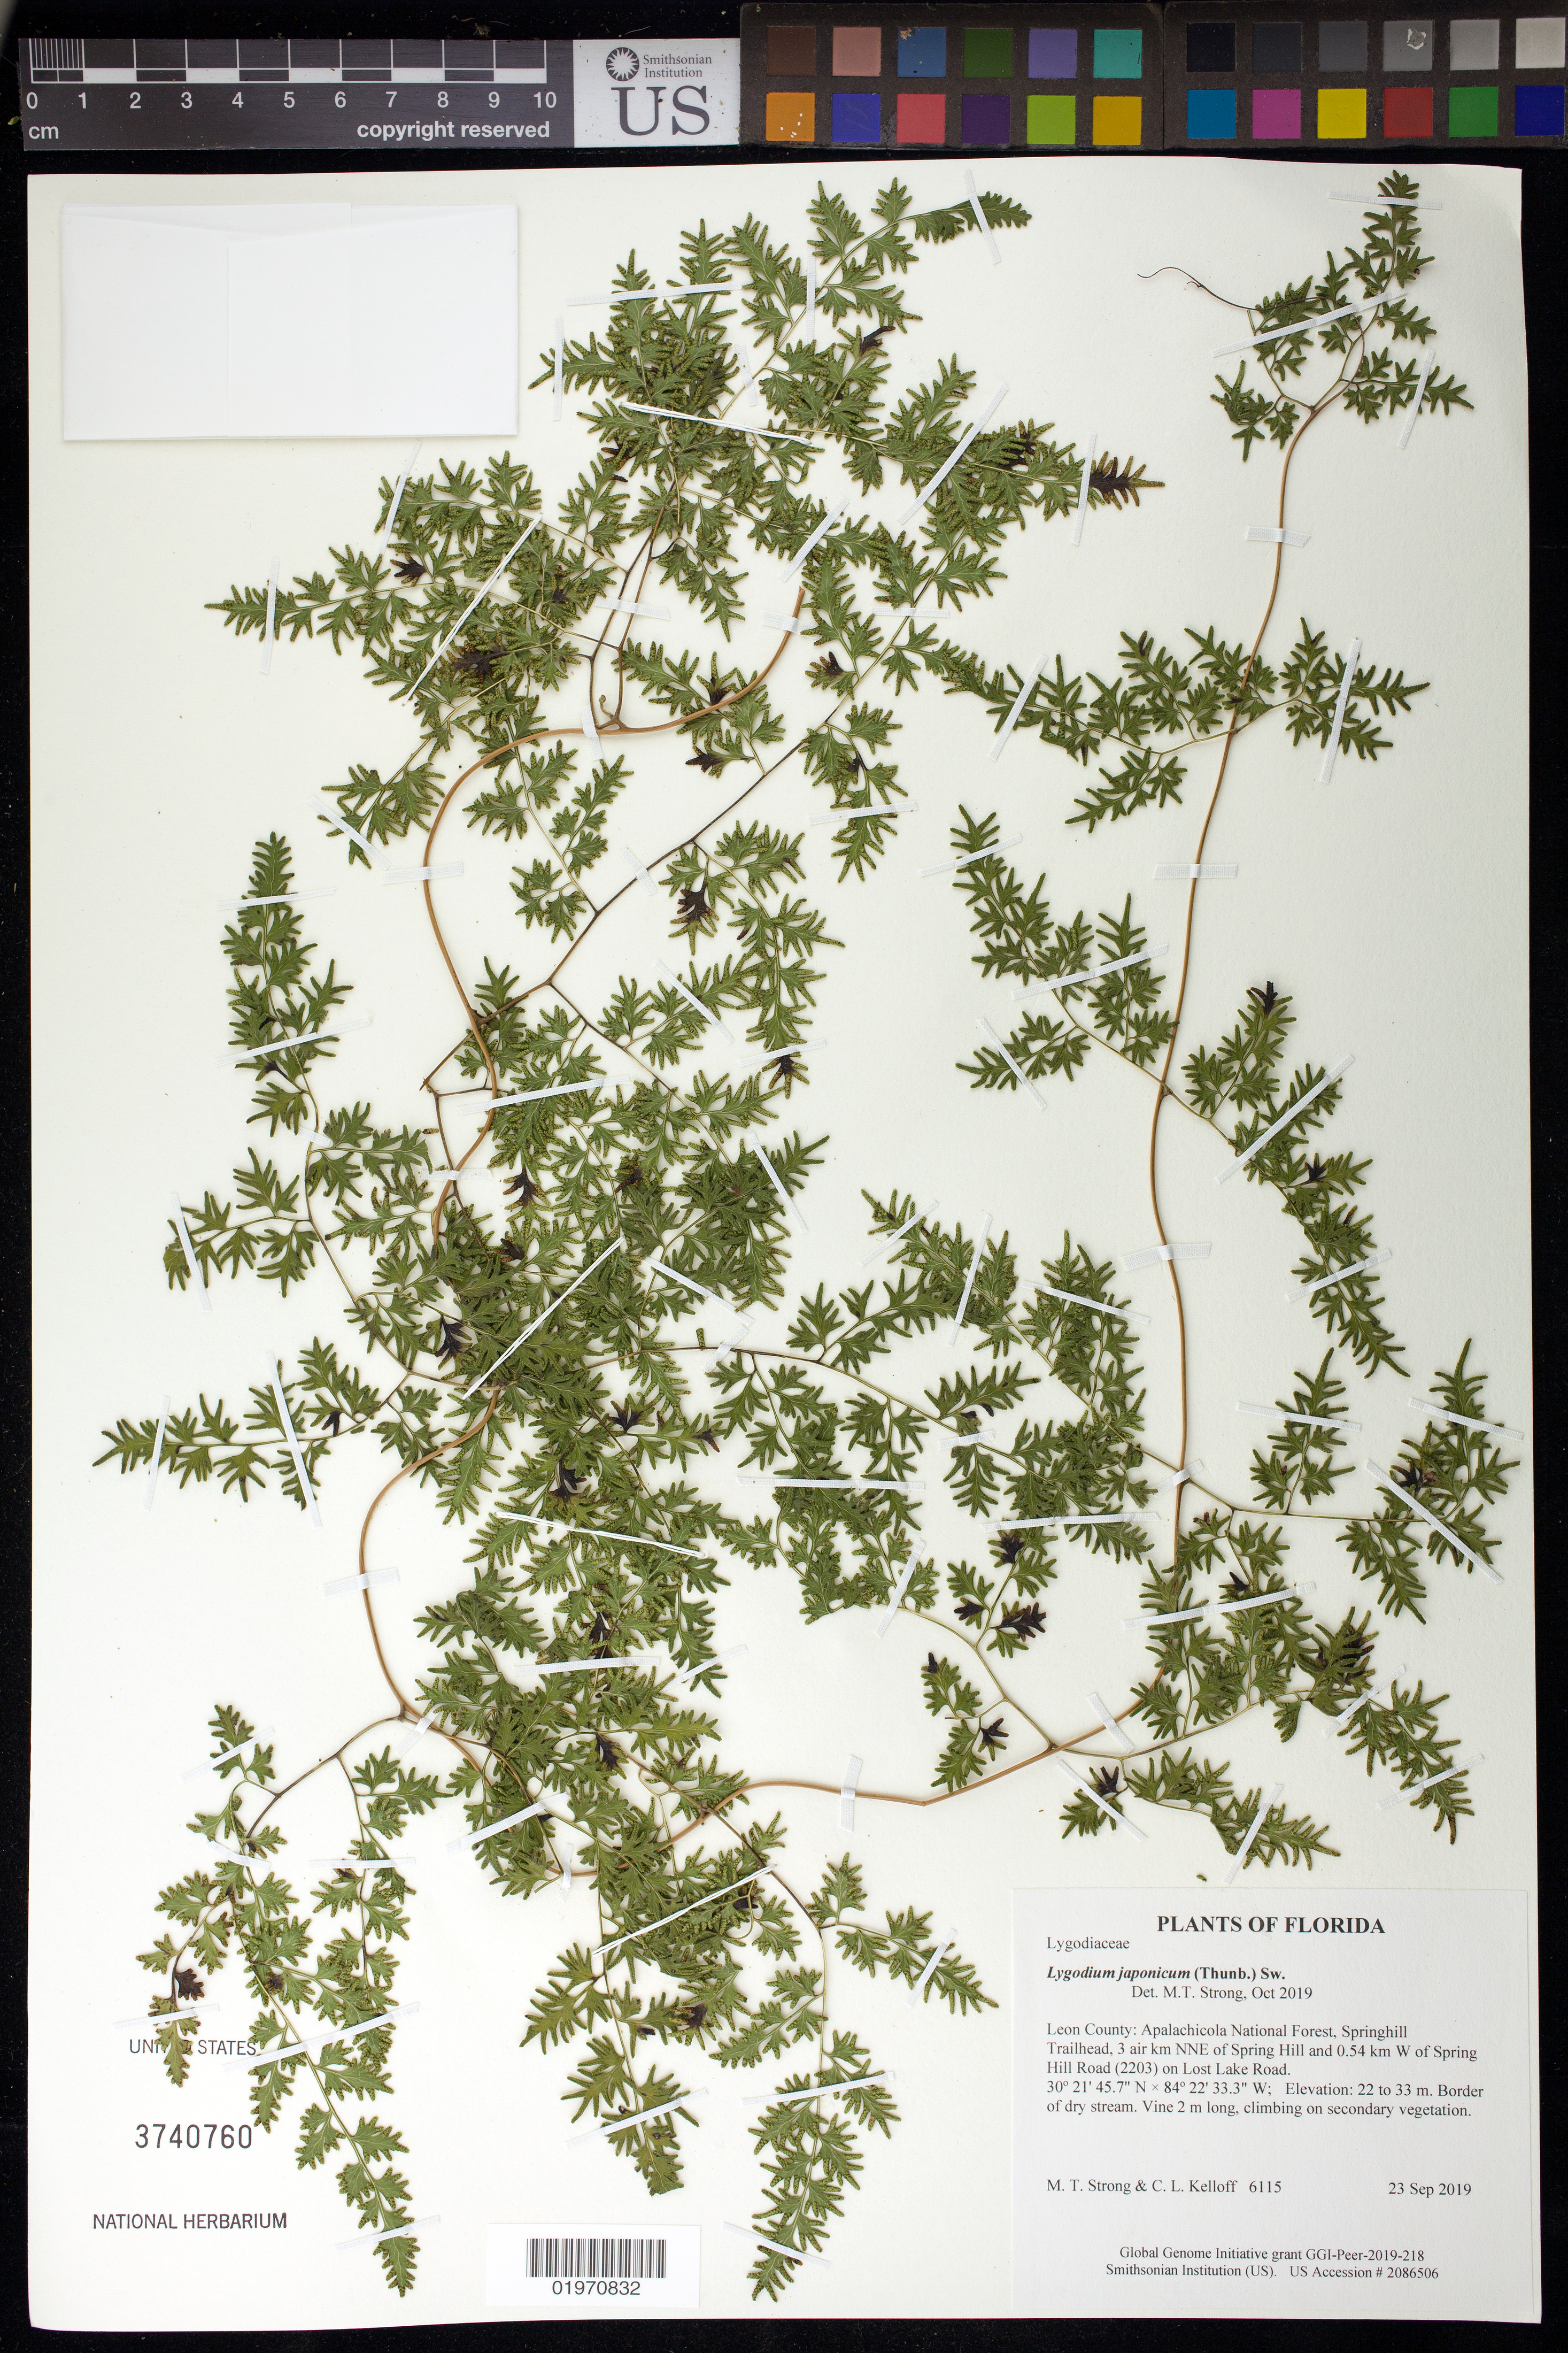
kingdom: Plantae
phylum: Tracheophyta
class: Polypodiopsida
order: Schizaeales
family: Lygodiaceae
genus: Lygodium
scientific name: Lygodium japonicum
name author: (Thunb.) Sw.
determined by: Strong, Mark T., (BOT), Smithsonian Institution - National Museum of Natural History (UNITED STATES)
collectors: M. T. Strong & C. L. Kelloff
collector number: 6115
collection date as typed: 23 Sep 2019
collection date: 2019-09-23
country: United States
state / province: Florida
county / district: Leon County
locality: Apalachicola National Forest, Springhill Trailhead, 3 air km NNE of Spring Hill and 0.54 km W of Spring Hill Road (2203) on Lost Lake Road.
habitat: Border of dry stream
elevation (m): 22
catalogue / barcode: US 3740760